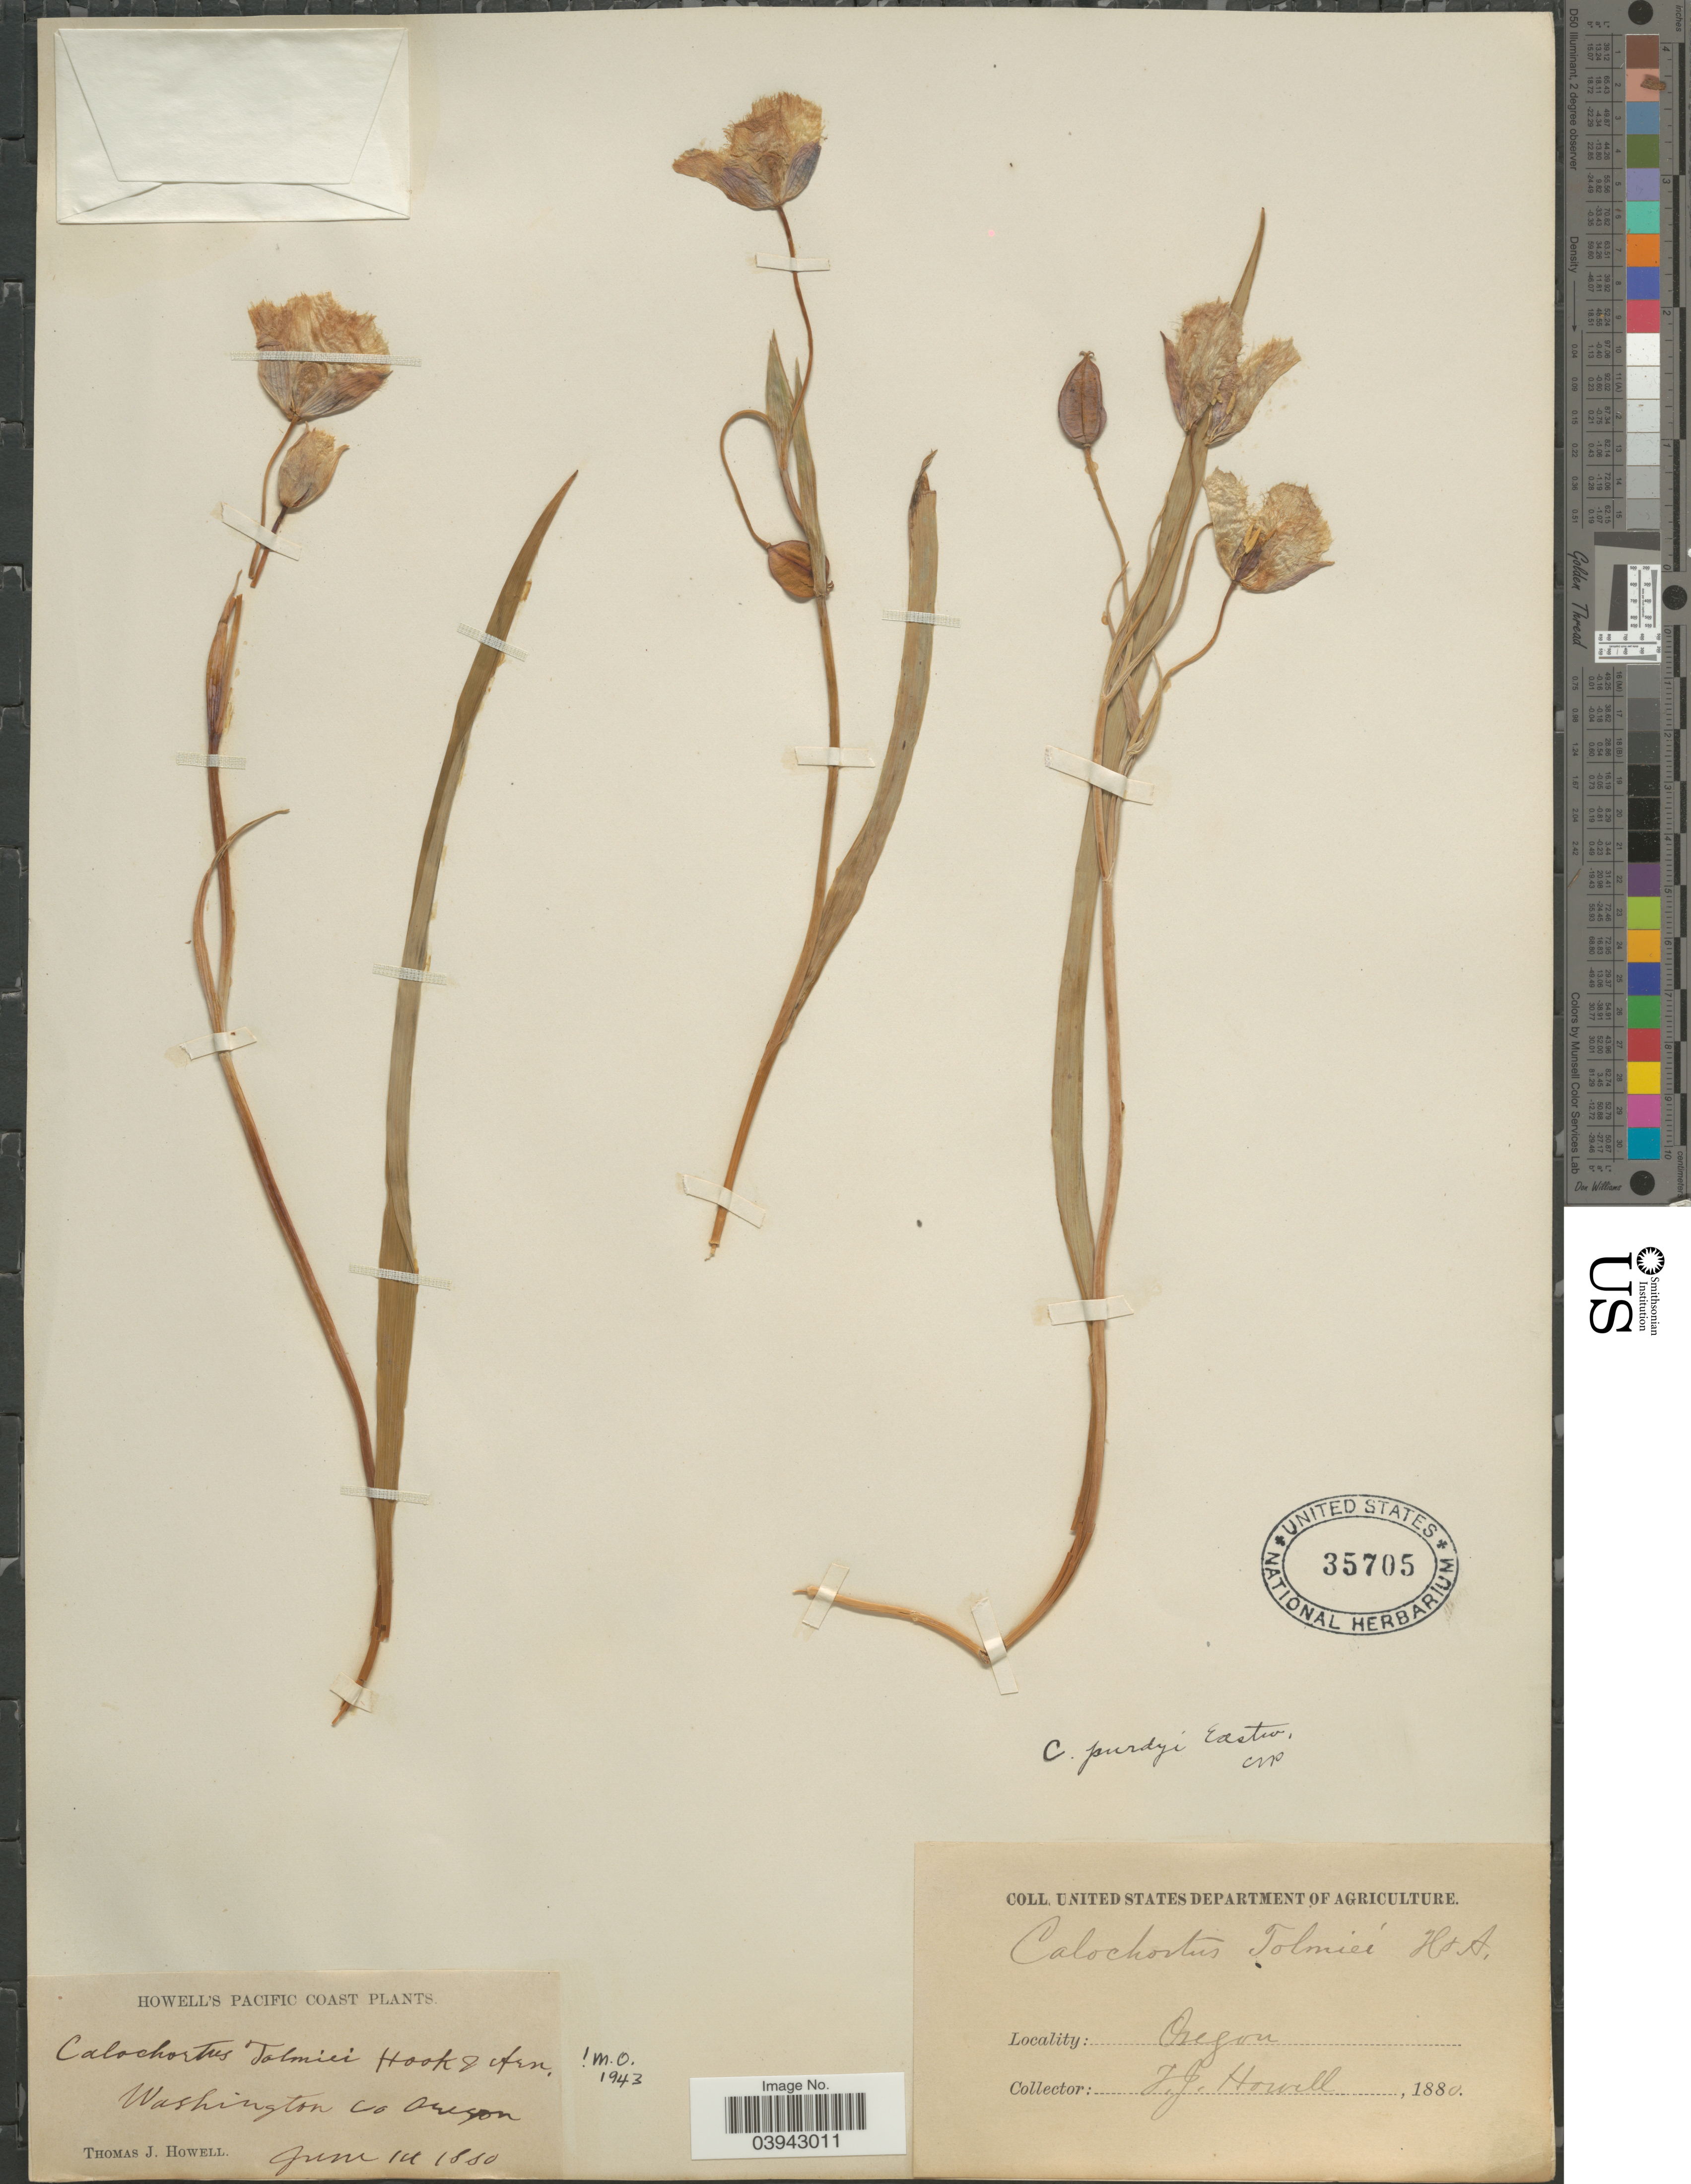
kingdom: Plantae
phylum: Tracheophyta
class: Liliopsida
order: Liliales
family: Liliaceae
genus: Calochortus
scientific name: Calochortus tolmiei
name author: Hook. & Arn.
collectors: T. J. Howell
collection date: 1880-06-14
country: United States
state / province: Oregon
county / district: Washington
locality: Pacific Coast. Washington Co.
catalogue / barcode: US 35705